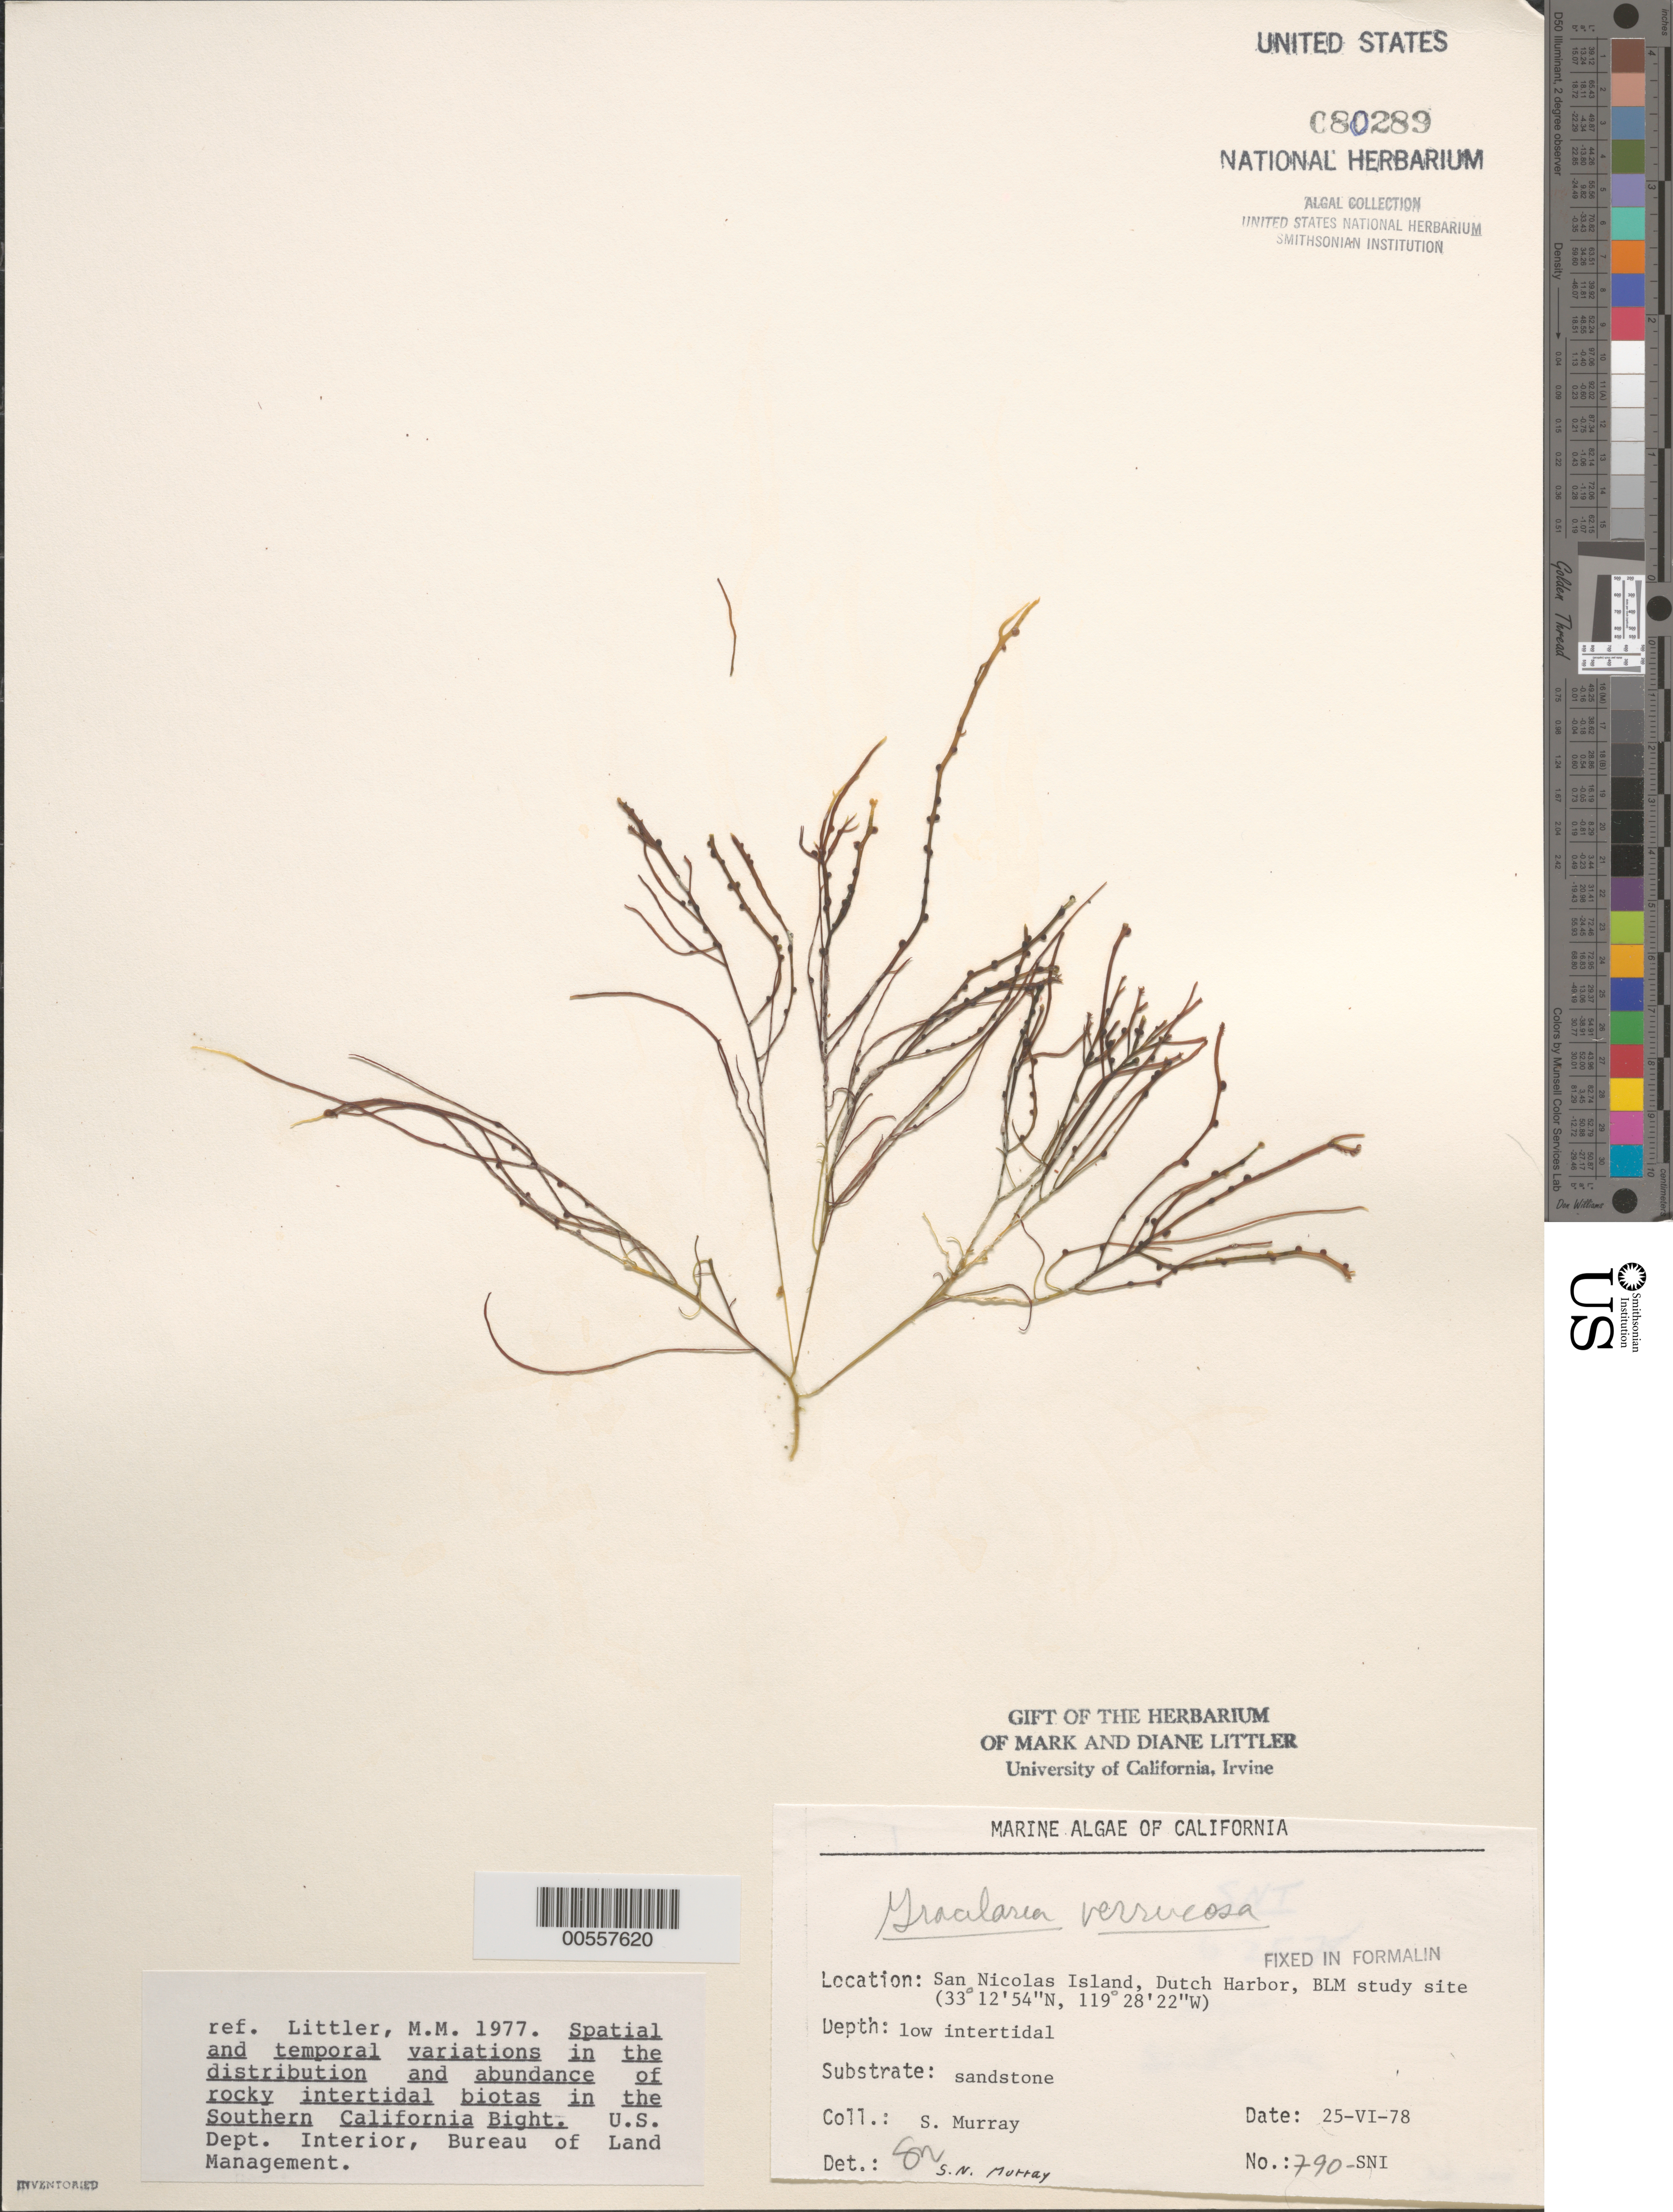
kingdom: Plantae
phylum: Rhodophyta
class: Florideophyceae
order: Gracilariales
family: Gracilariaceae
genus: Gracilariopsis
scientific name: Gracilariopsis longissima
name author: (S.G. Gmel.) Steentoft et al.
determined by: Algae name updating Project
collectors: S. N. Murray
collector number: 790-SNI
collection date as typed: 25 Jun 1978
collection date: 1978-06-25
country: United States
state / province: California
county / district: Ventura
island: San Nicolas Island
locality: Dutch Harbor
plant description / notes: BLM-SOCALBIGHT Rocky Intertidal Survey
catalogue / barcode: US 80289